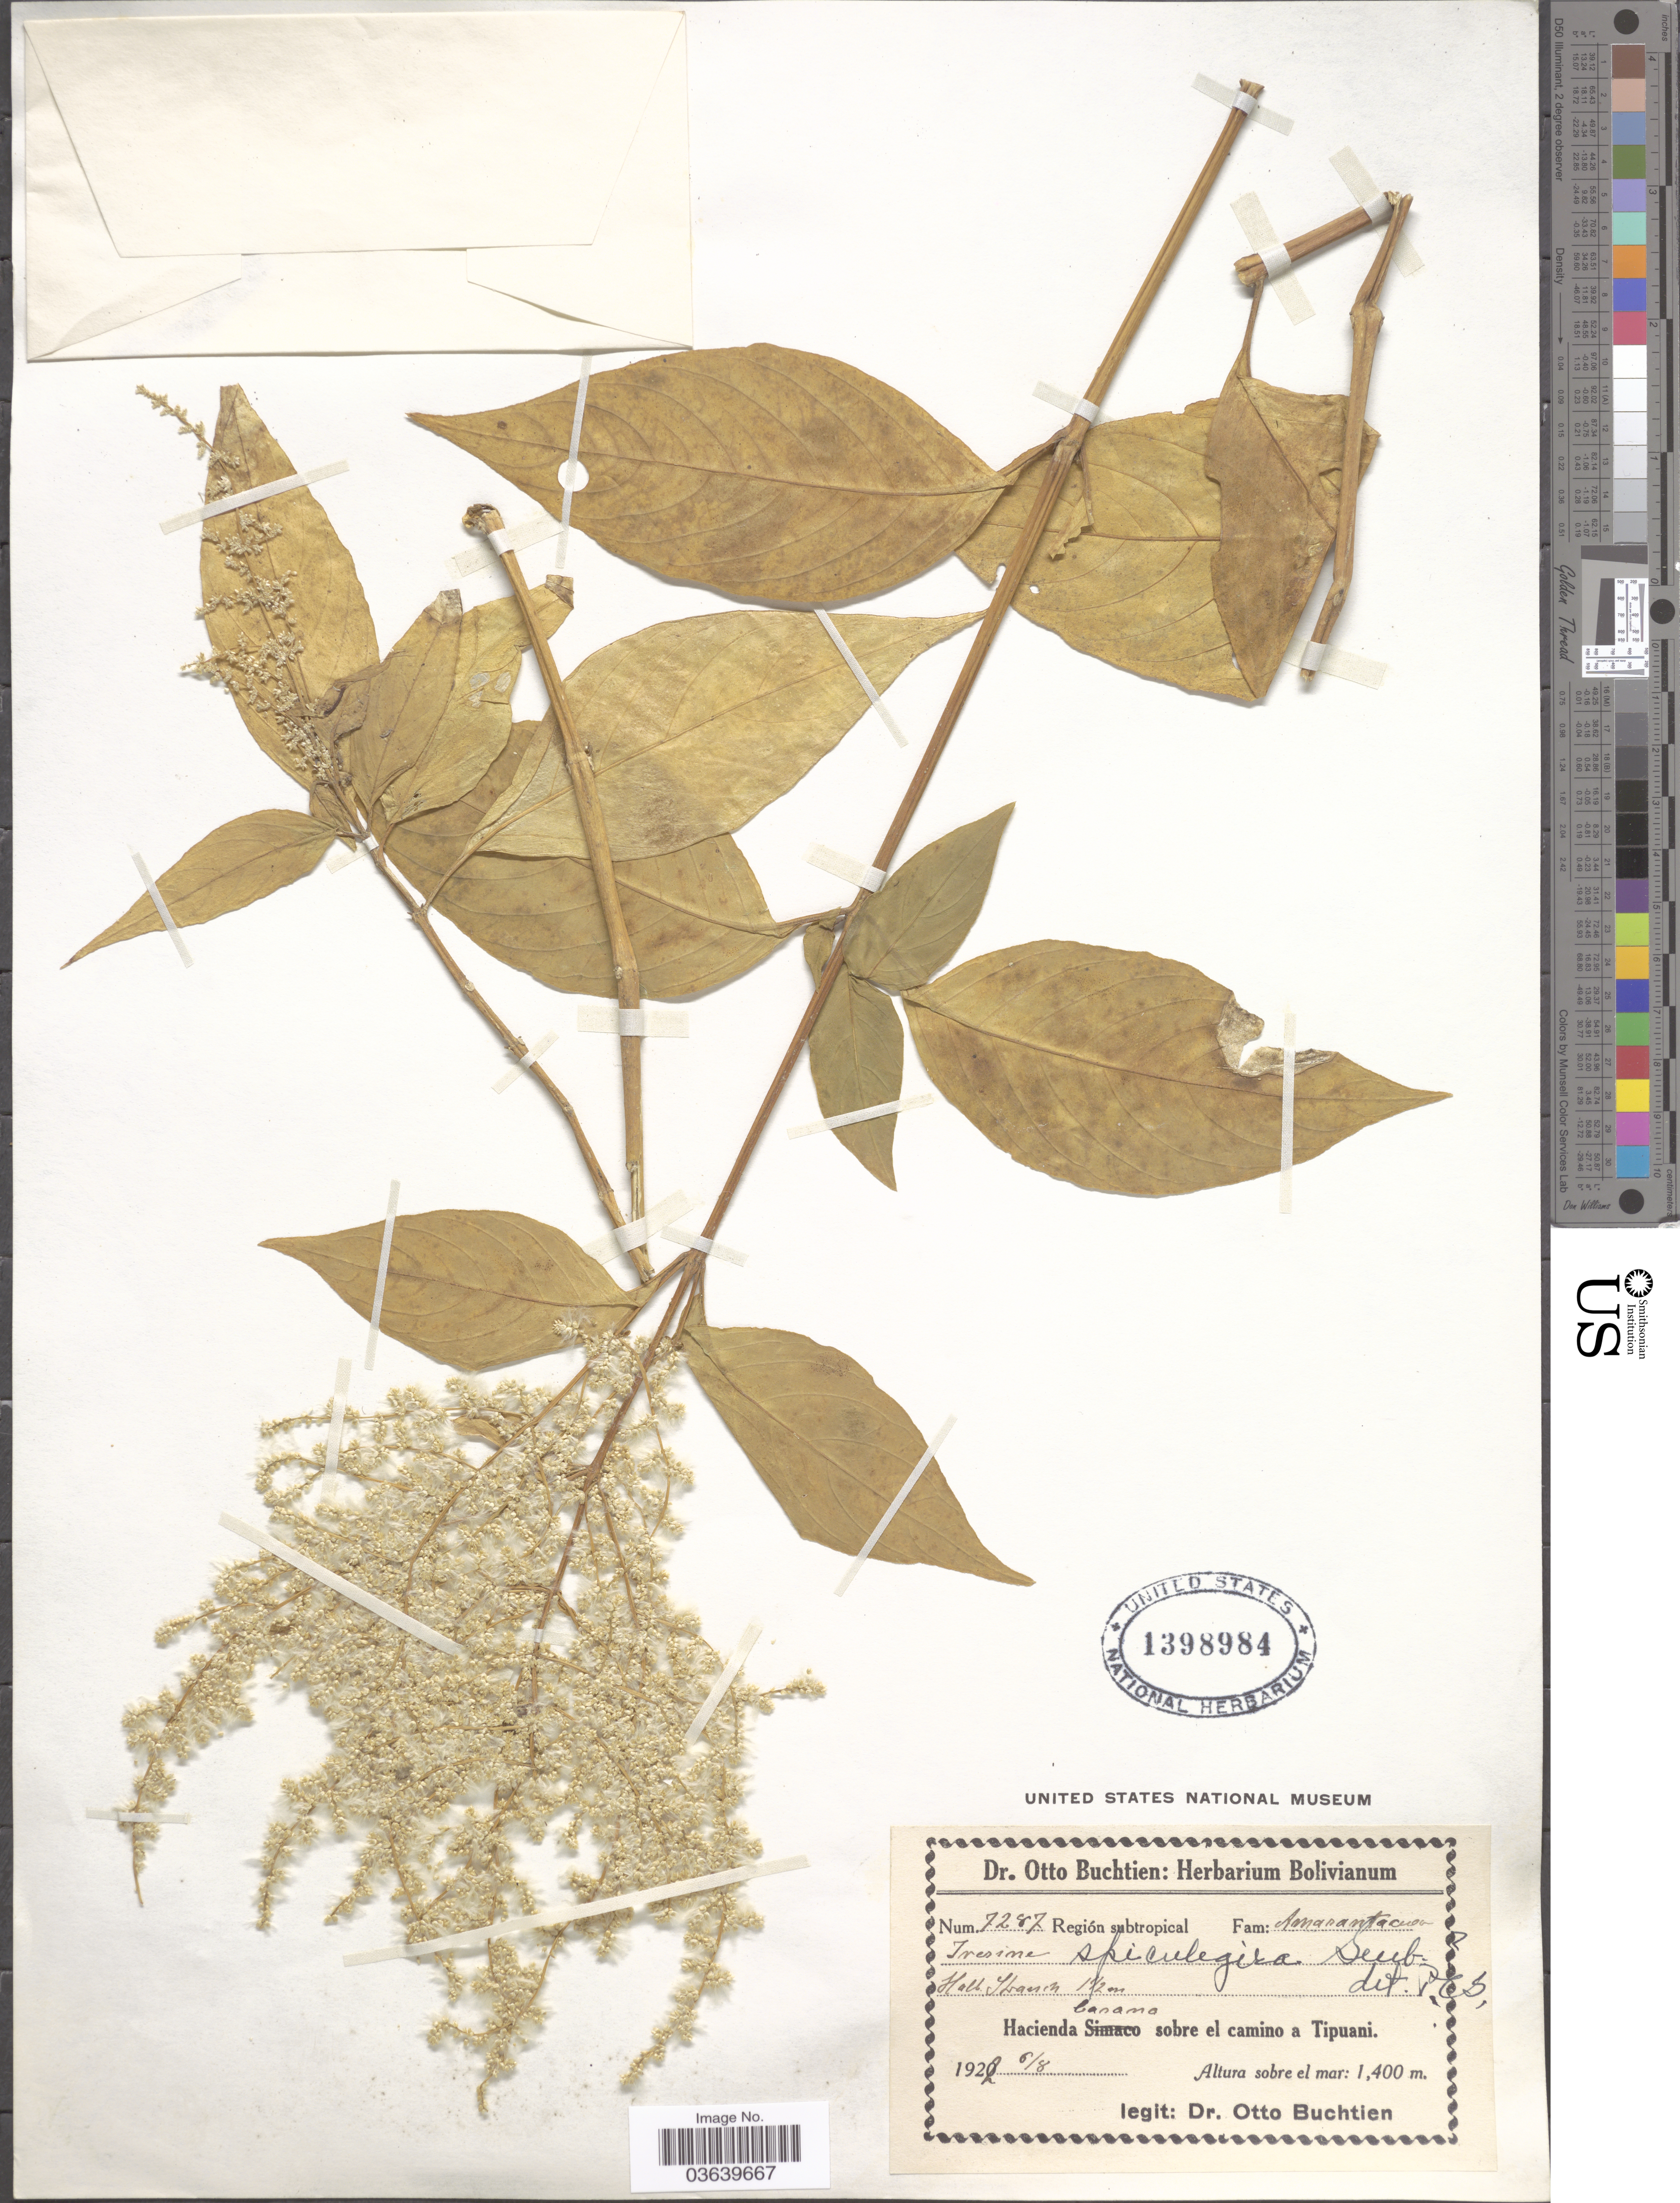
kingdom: Plantae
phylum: Tracheophyta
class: Magnoliopsida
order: Caryophyllales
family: Amaranthaceae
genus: Iresine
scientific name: Iresine spiculigera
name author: Seub.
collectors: O. Buchtien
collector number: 7287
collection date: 1922-08-06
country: Bolivia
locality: Región subtropical. Hacienda Casano sobre el camino a Tipuani.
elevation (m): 1400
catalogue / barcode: US 1398984